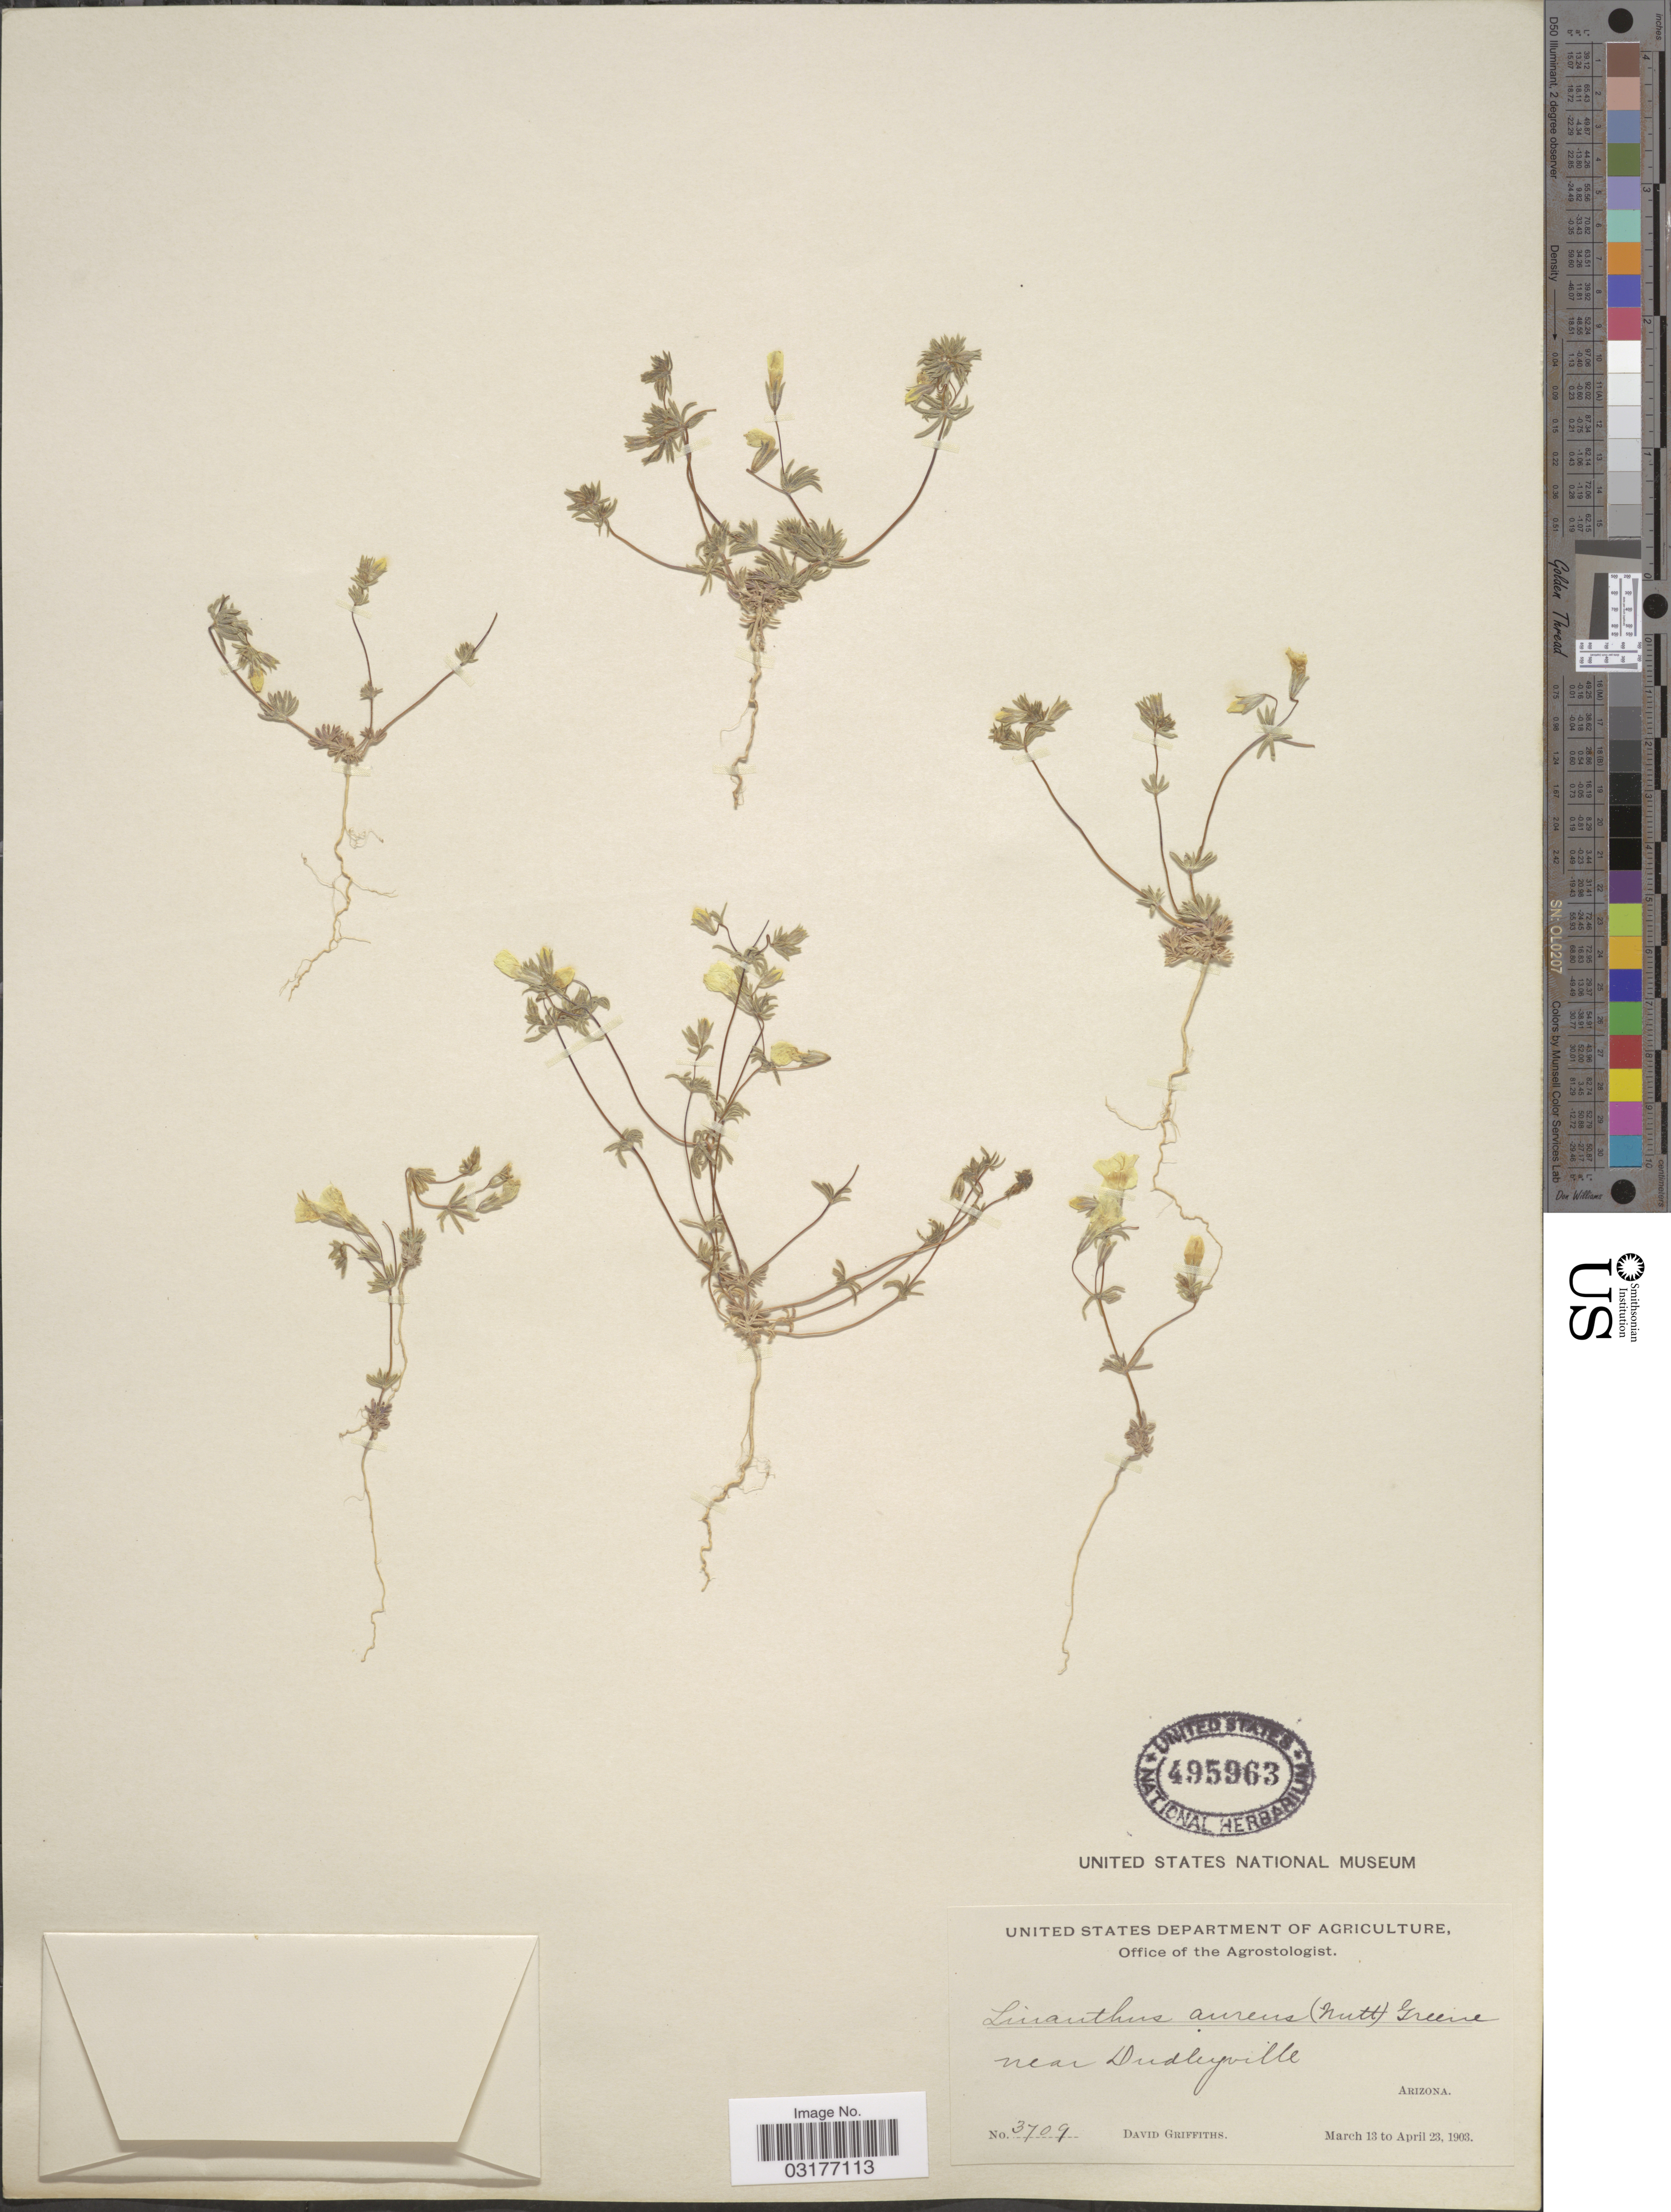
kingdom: Plantae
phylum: Tracheophyta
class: Magnoliopsida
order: Ericales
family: Polemoniaceae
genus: Leptosiphon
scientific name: Leptosiphon chrysanthus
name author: J.M. Porter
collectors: D. Griffiths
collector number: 3709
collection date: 1903-03-13/1903-04-23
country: United States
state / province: Arizona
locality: Near Dudleyville.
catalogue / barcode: US 495963